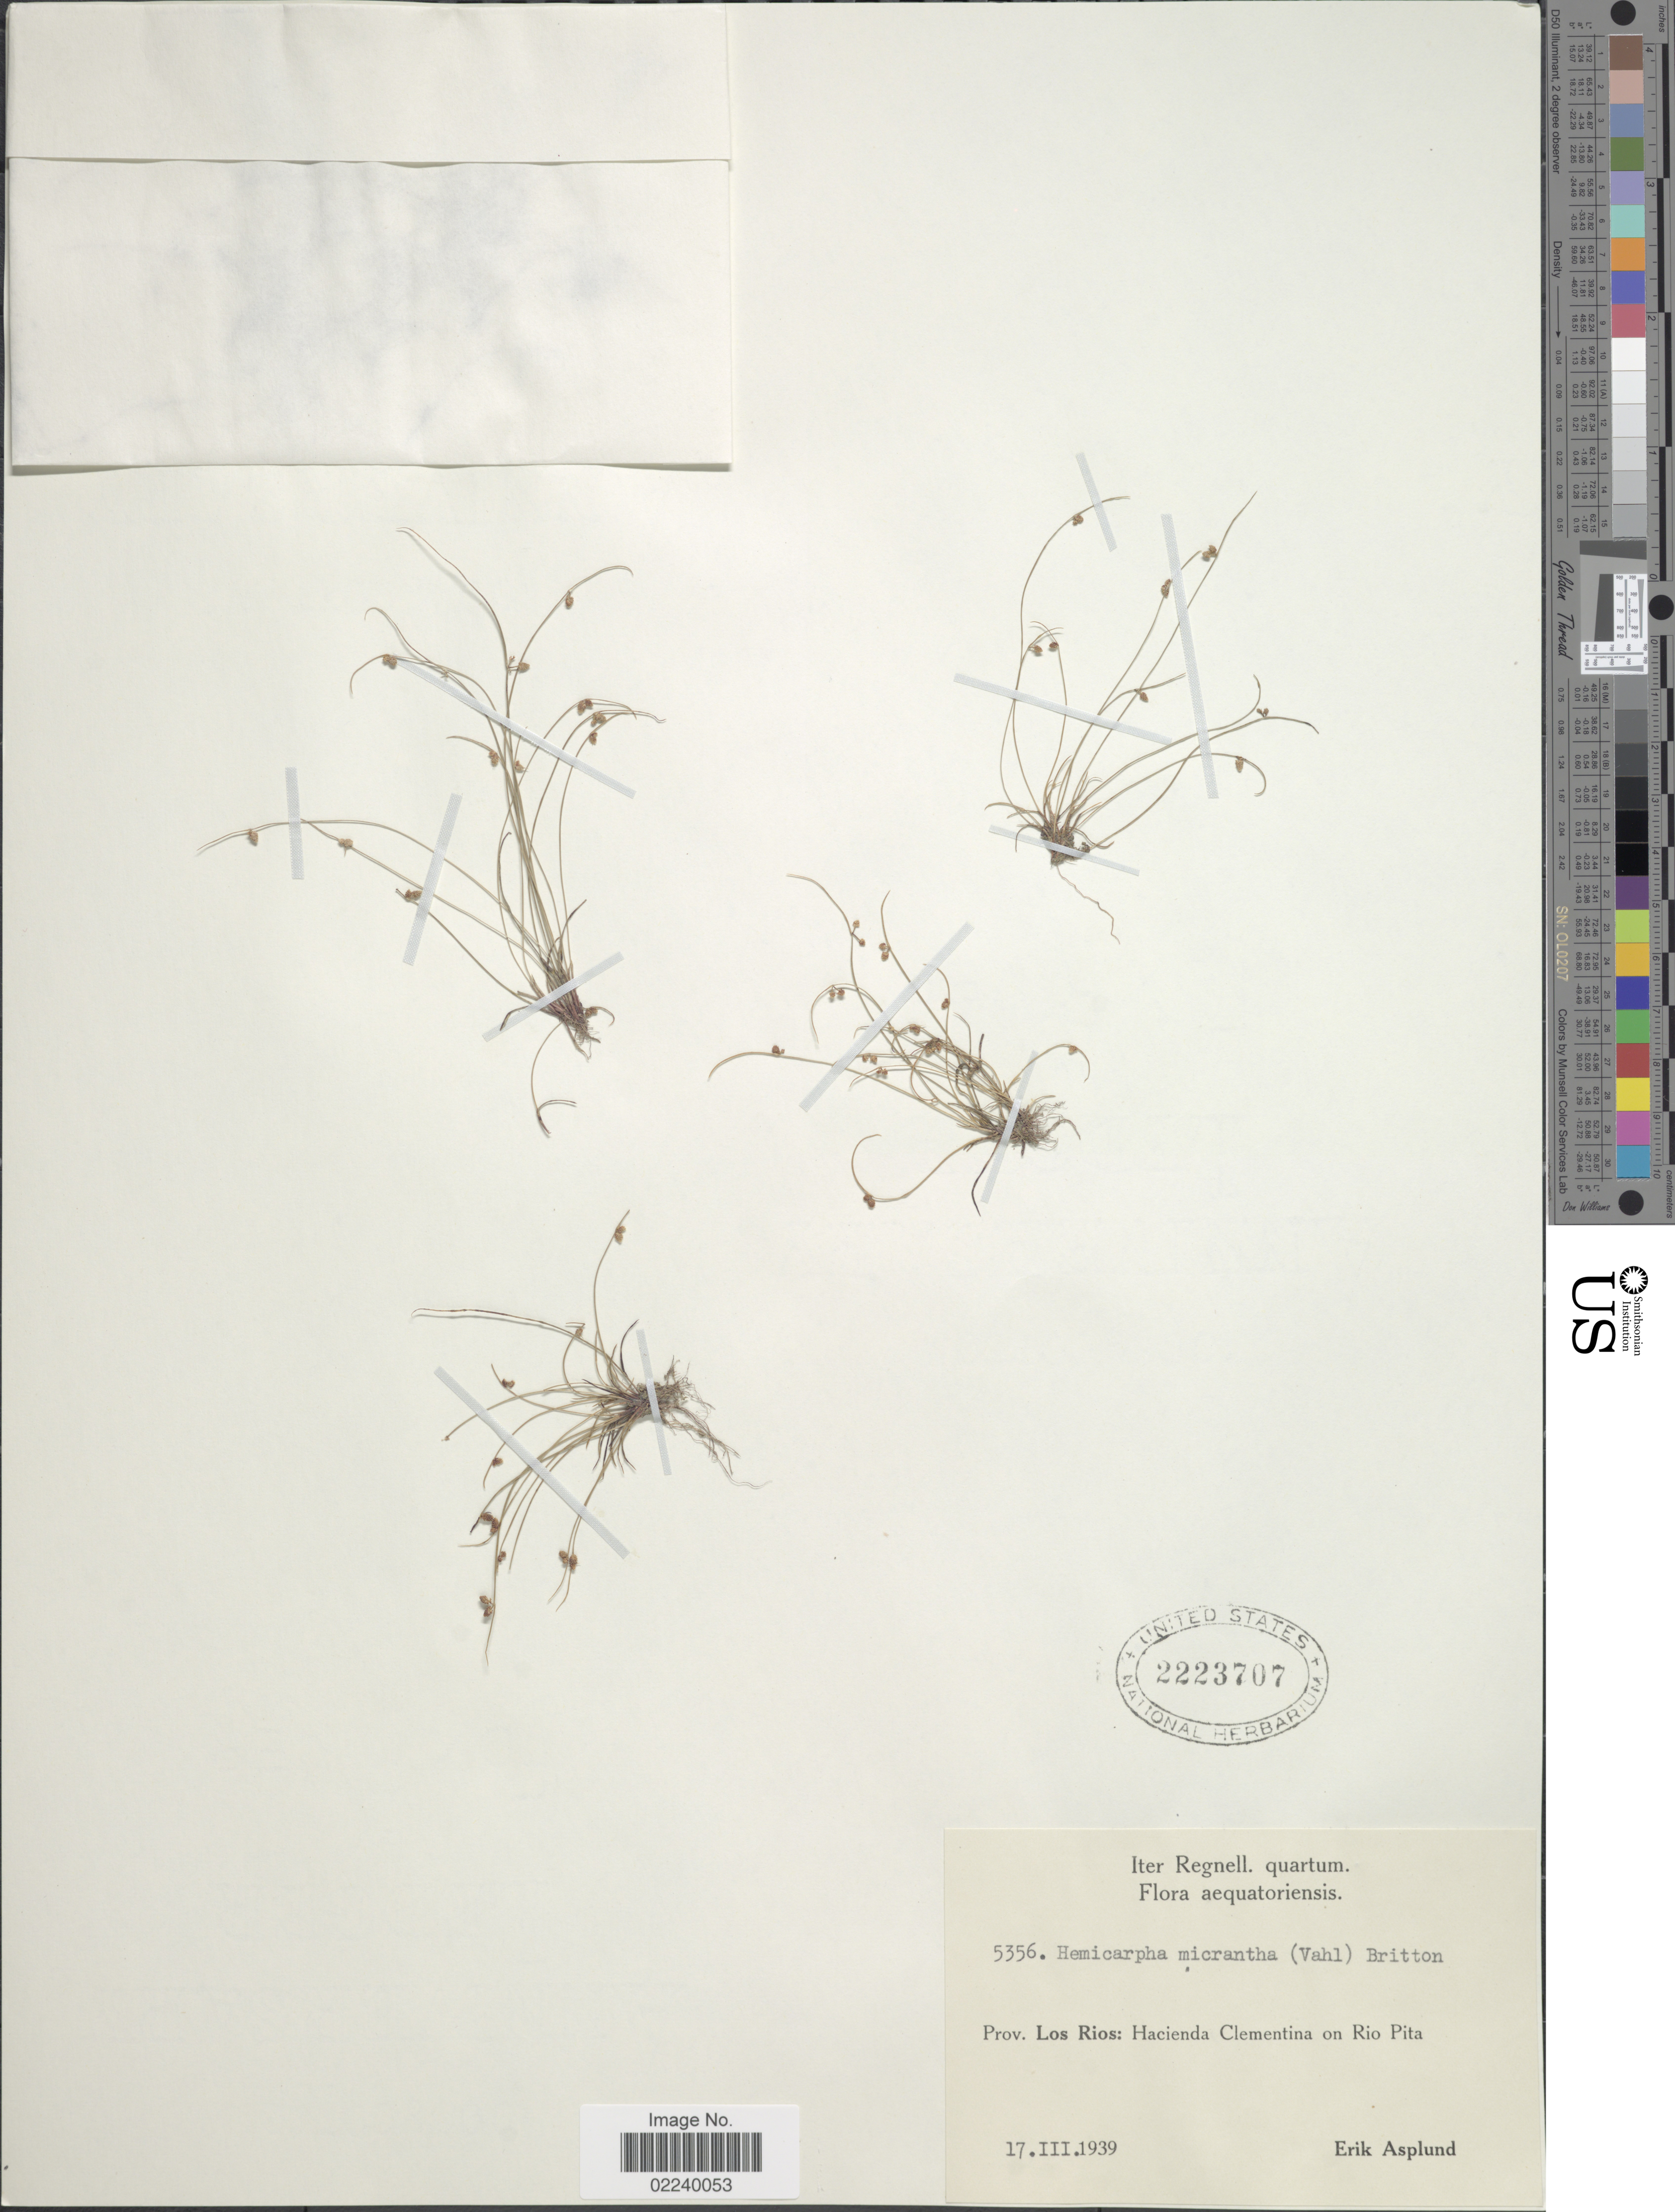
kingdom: Plantae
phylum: Tracheophyta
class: Liliopsida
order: Poales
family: Cyperaceae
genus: Cyperus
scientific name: Cyperus subsquarrosus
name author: (Muhl.) Bauters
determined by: Strong, M. T., (US), Smithsonian Institution - National Museum of Natural History (UNITED STATES)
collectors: E. Asplund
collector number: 5356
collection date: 1939-03-17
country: Ecuador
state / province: Los Ríos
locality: Hacienda Clemetina on Rio Pita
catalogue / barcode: US 223707